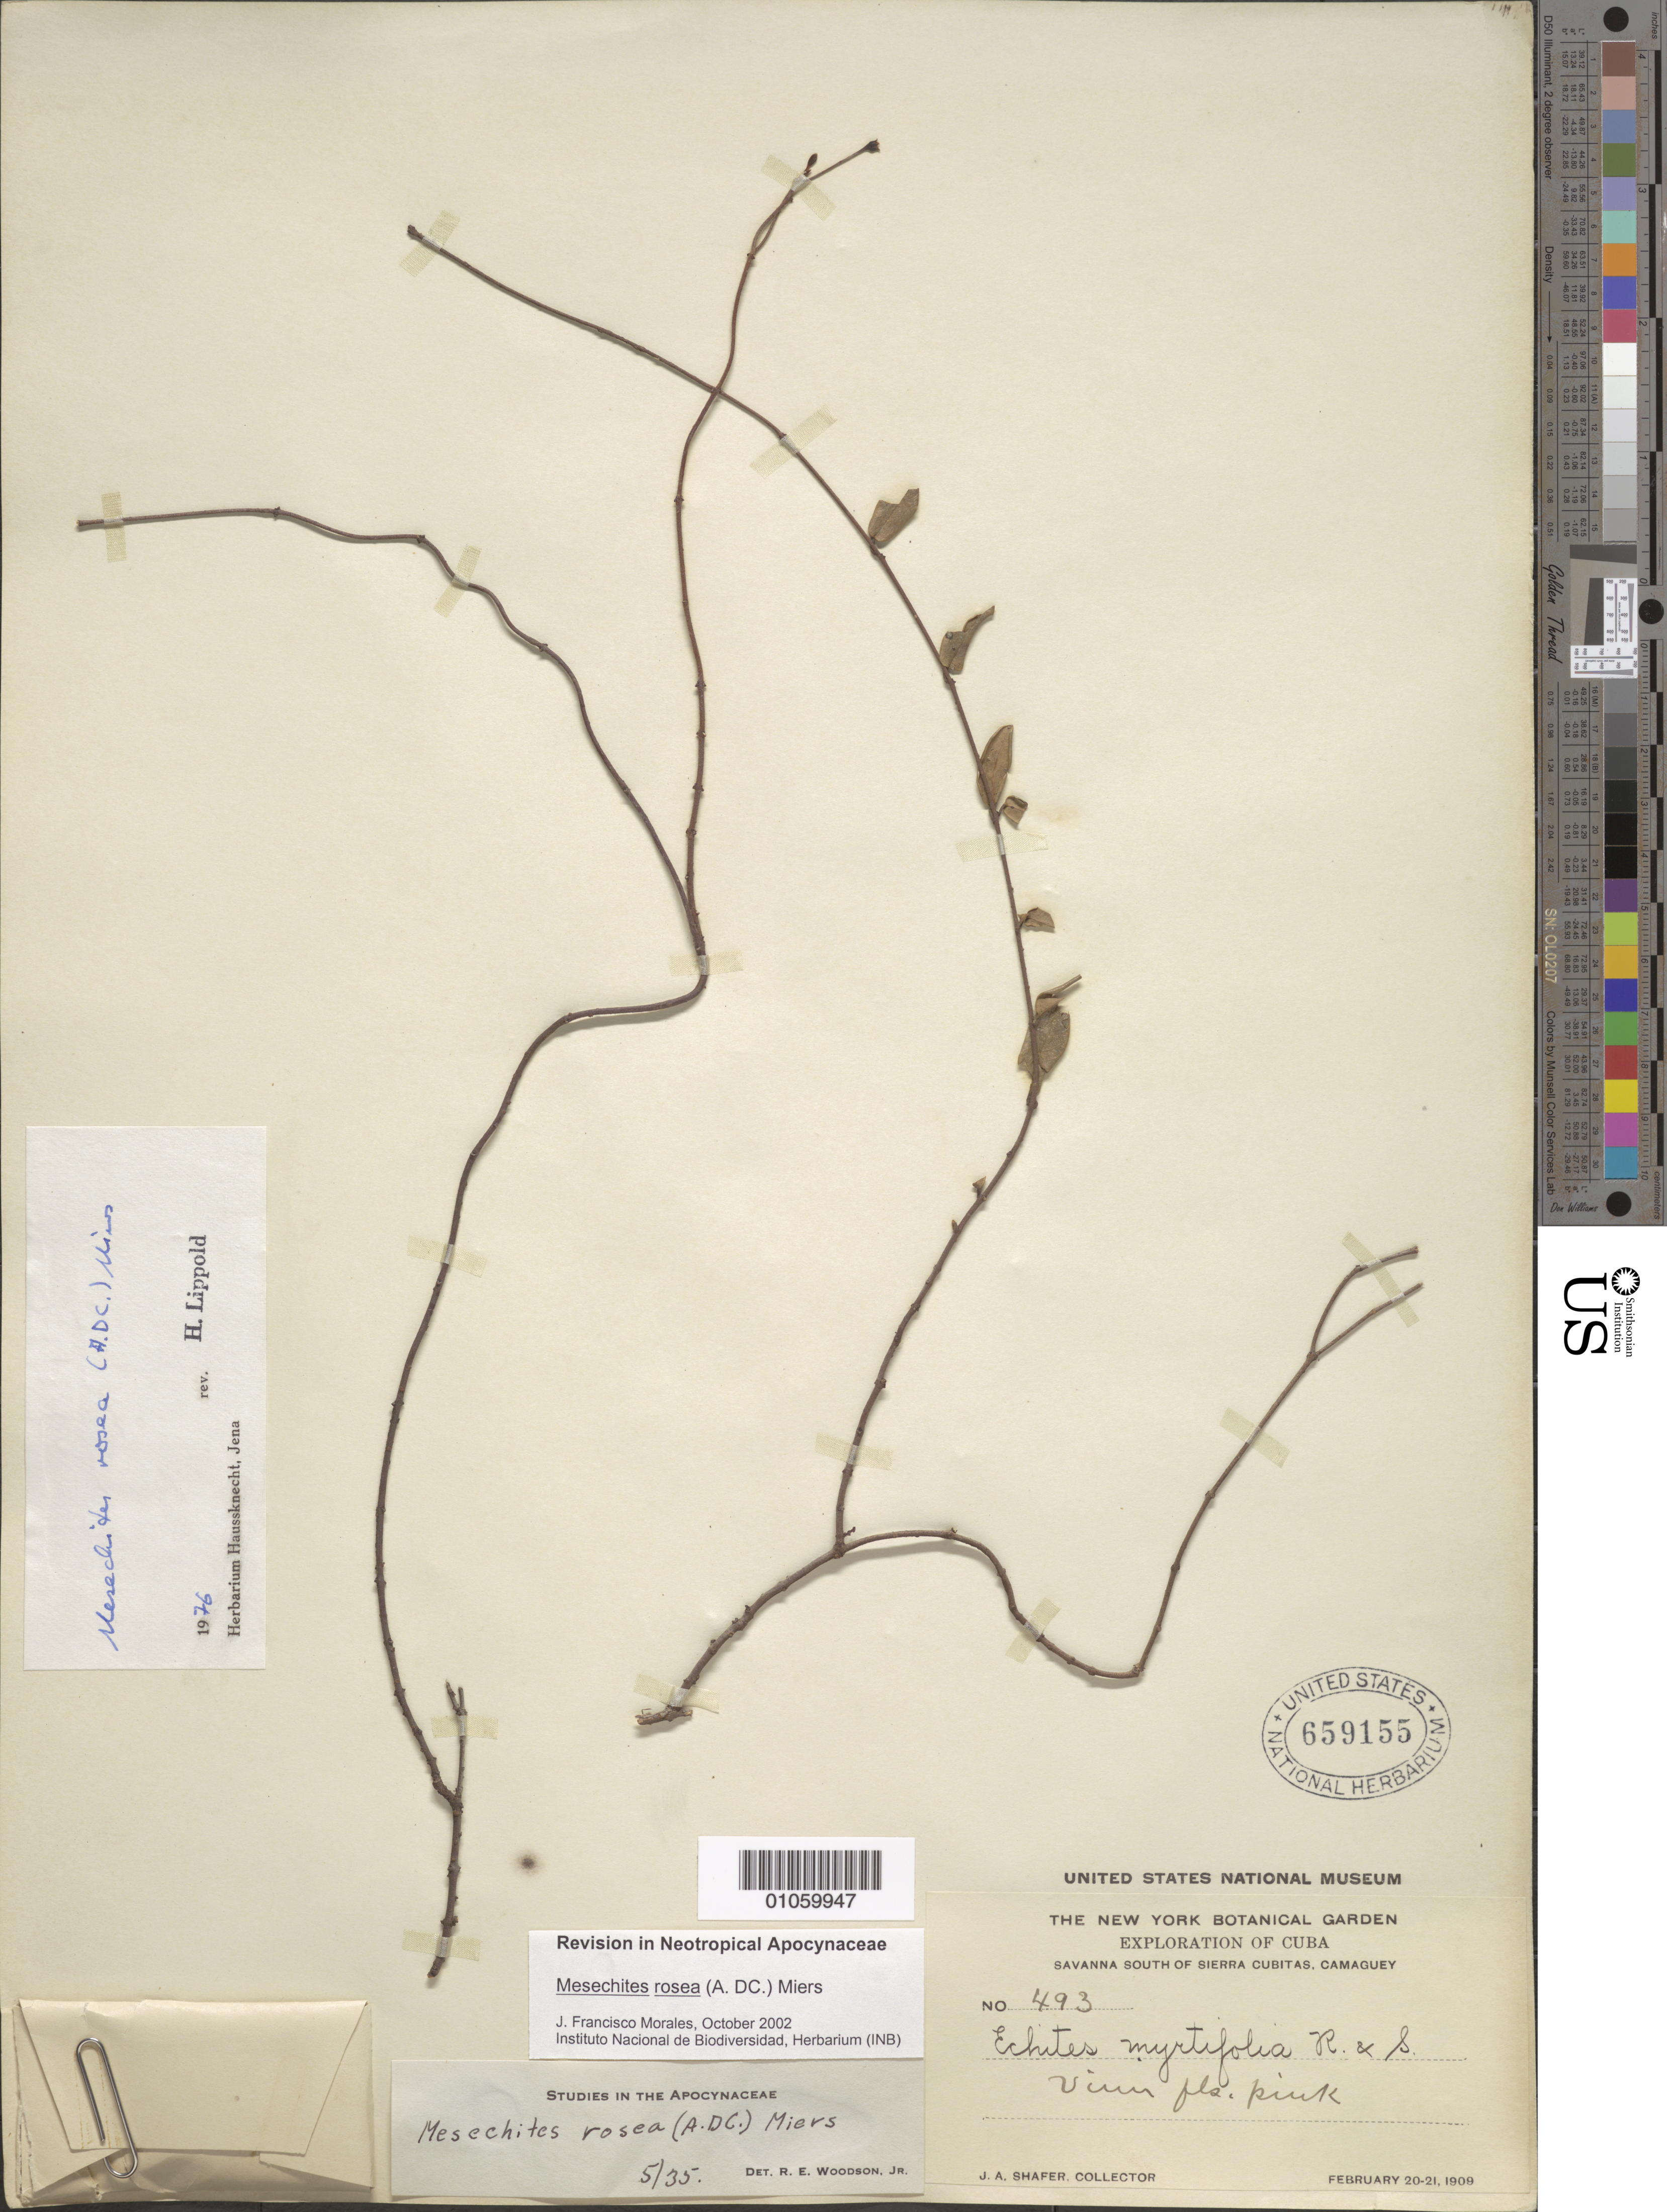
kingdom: Plantae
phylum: Tracheophyta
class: Magnoliopsida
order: Gentianales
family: Apocynaceae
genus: Mesechites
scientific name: Mesechites roseus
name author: (A. DC.) Miers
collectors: J. A. Shafer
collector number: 493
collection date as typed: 20 Feb 1909 to 21 Feb 1909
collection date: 1909-02-20/1909-02-21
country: Cuba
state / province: Camagüey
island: Cuba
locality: Savanna south of Sierra Cubitas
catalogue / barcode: US 659155